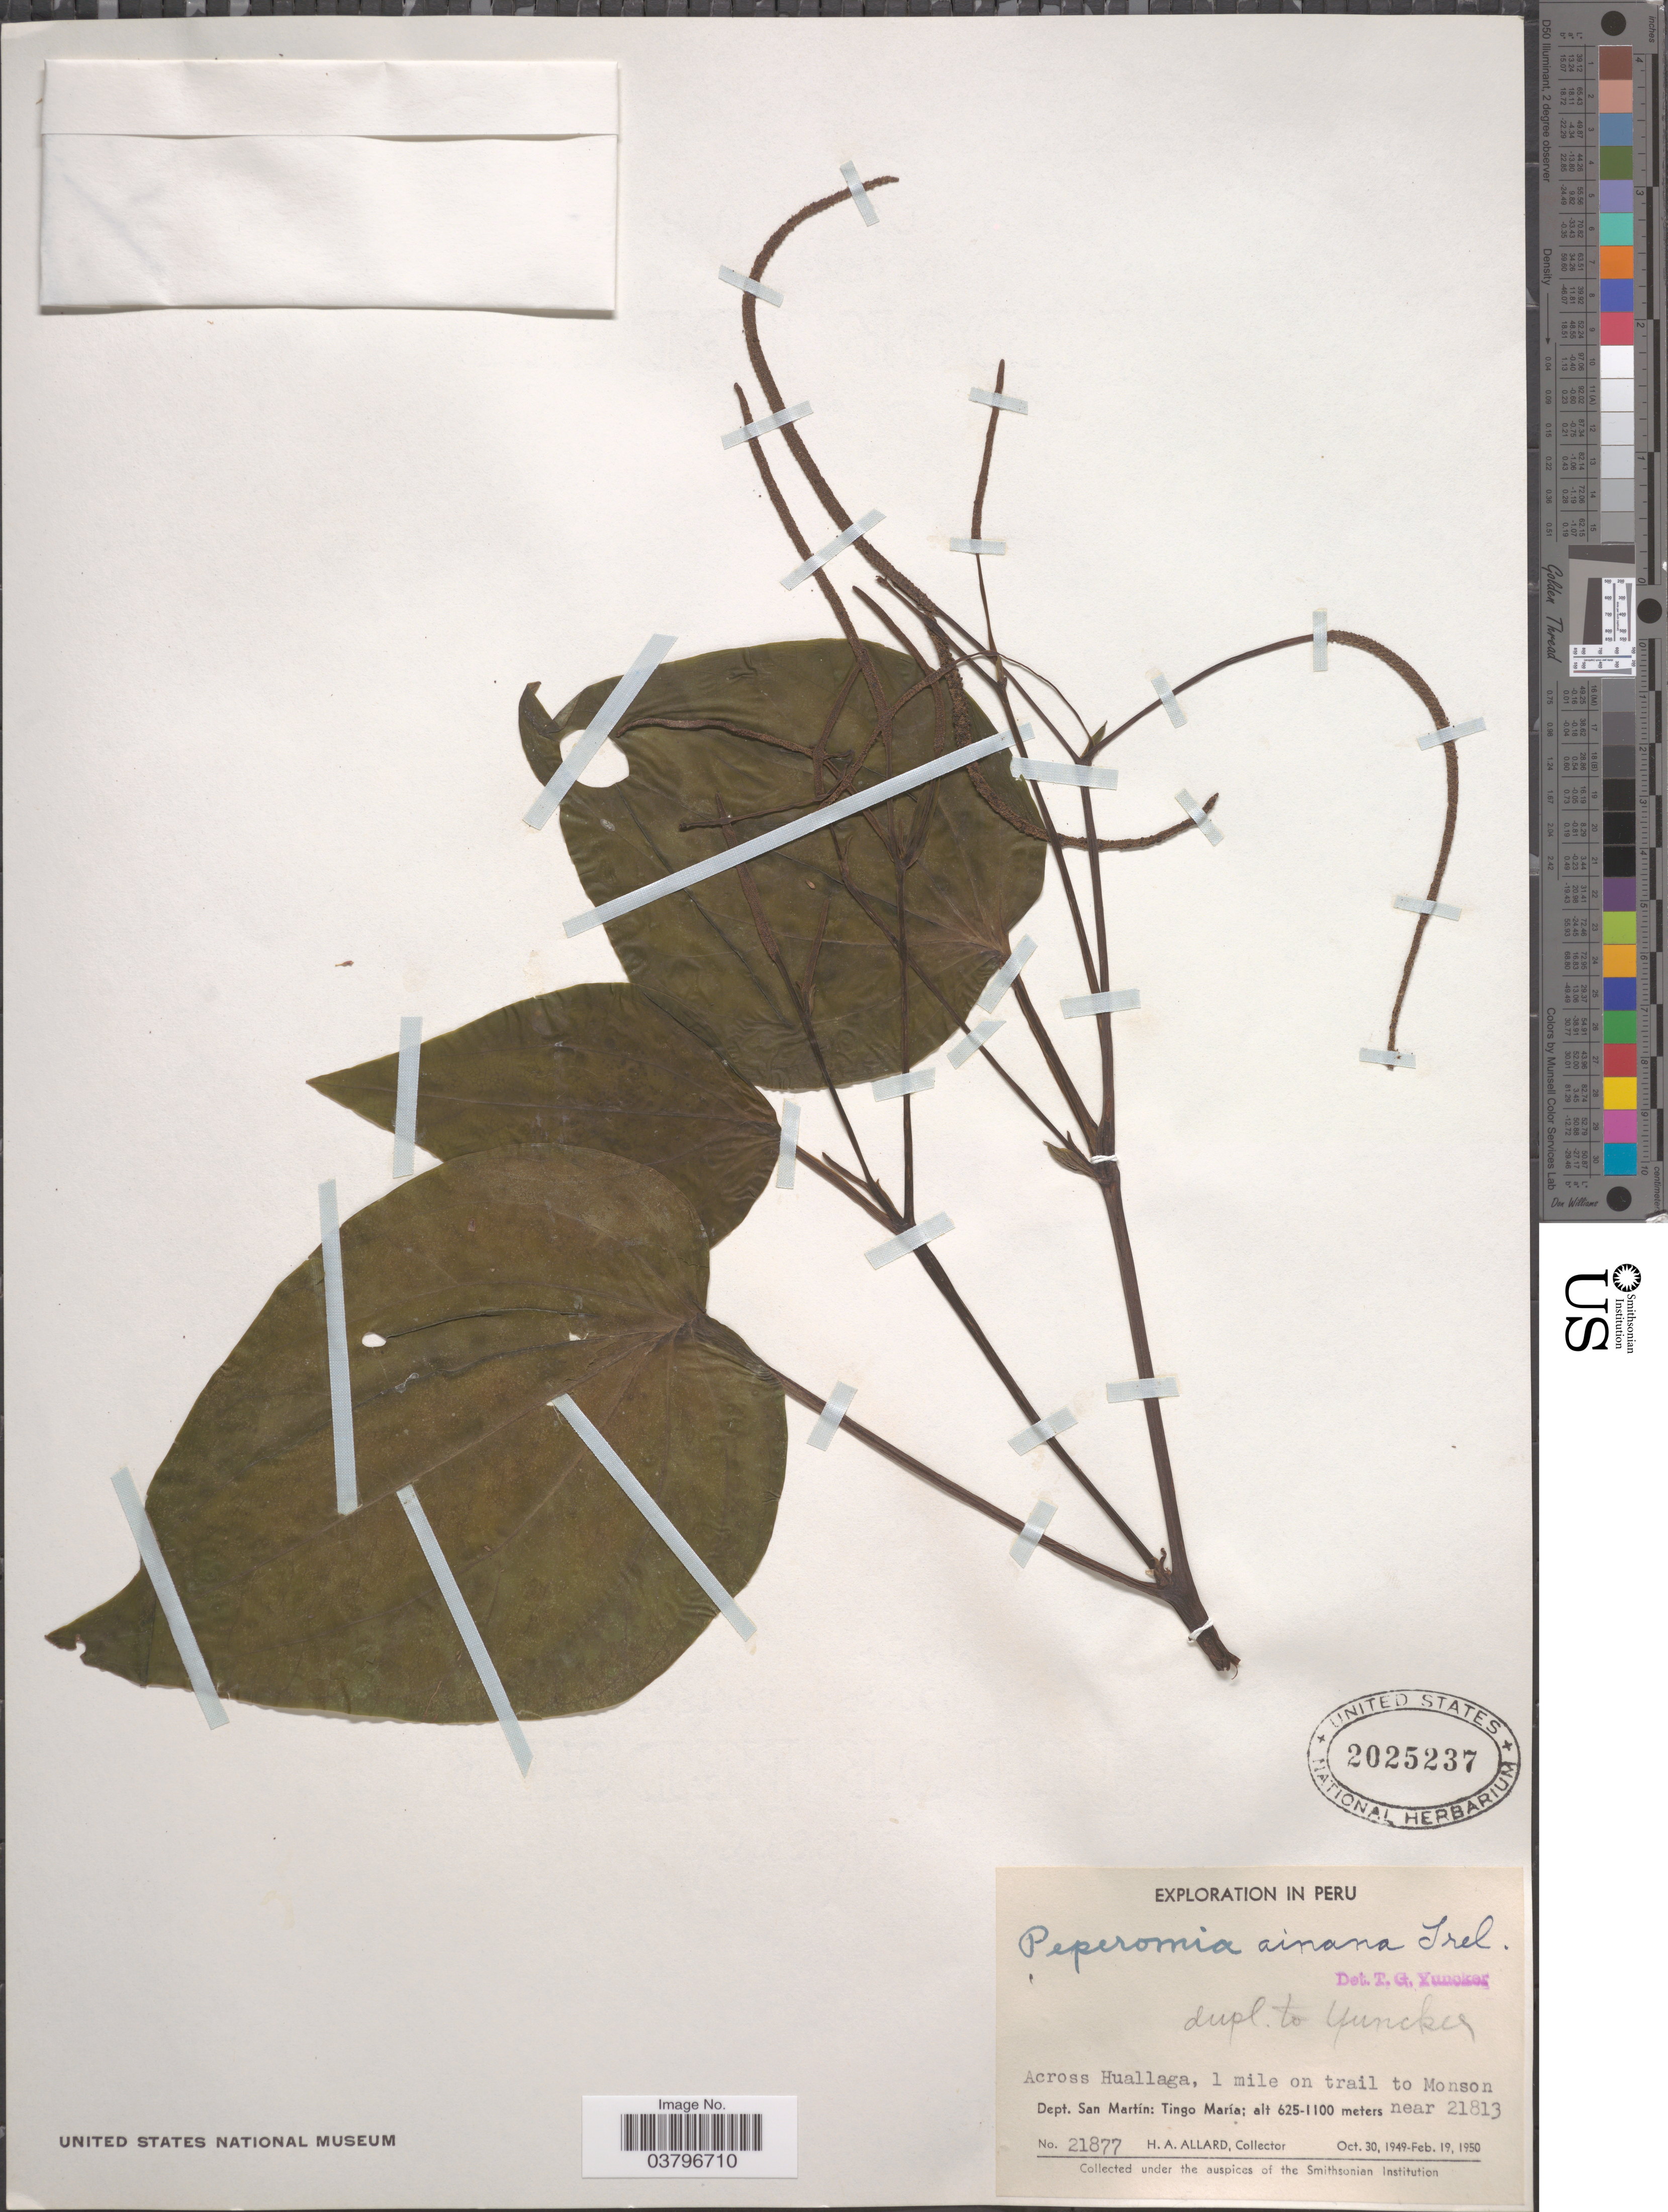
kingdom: Plantae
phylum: Tracheophyta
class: Magnoliopsida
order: Piperales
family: Piperaceae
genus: Peperomia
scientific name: Peperomia dependens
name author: Ruiz & Pav.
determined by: Jiménez, José Estaban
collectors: H. A. Allard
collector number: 21877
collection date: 1949-10-30/1950-02-19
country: Peru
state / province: San Martín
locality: Across Huallaga, 1 mile on trail to Monson. Dept. San Martín: Tingo María.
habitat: across the river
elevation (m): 625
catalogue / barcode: US 2025237